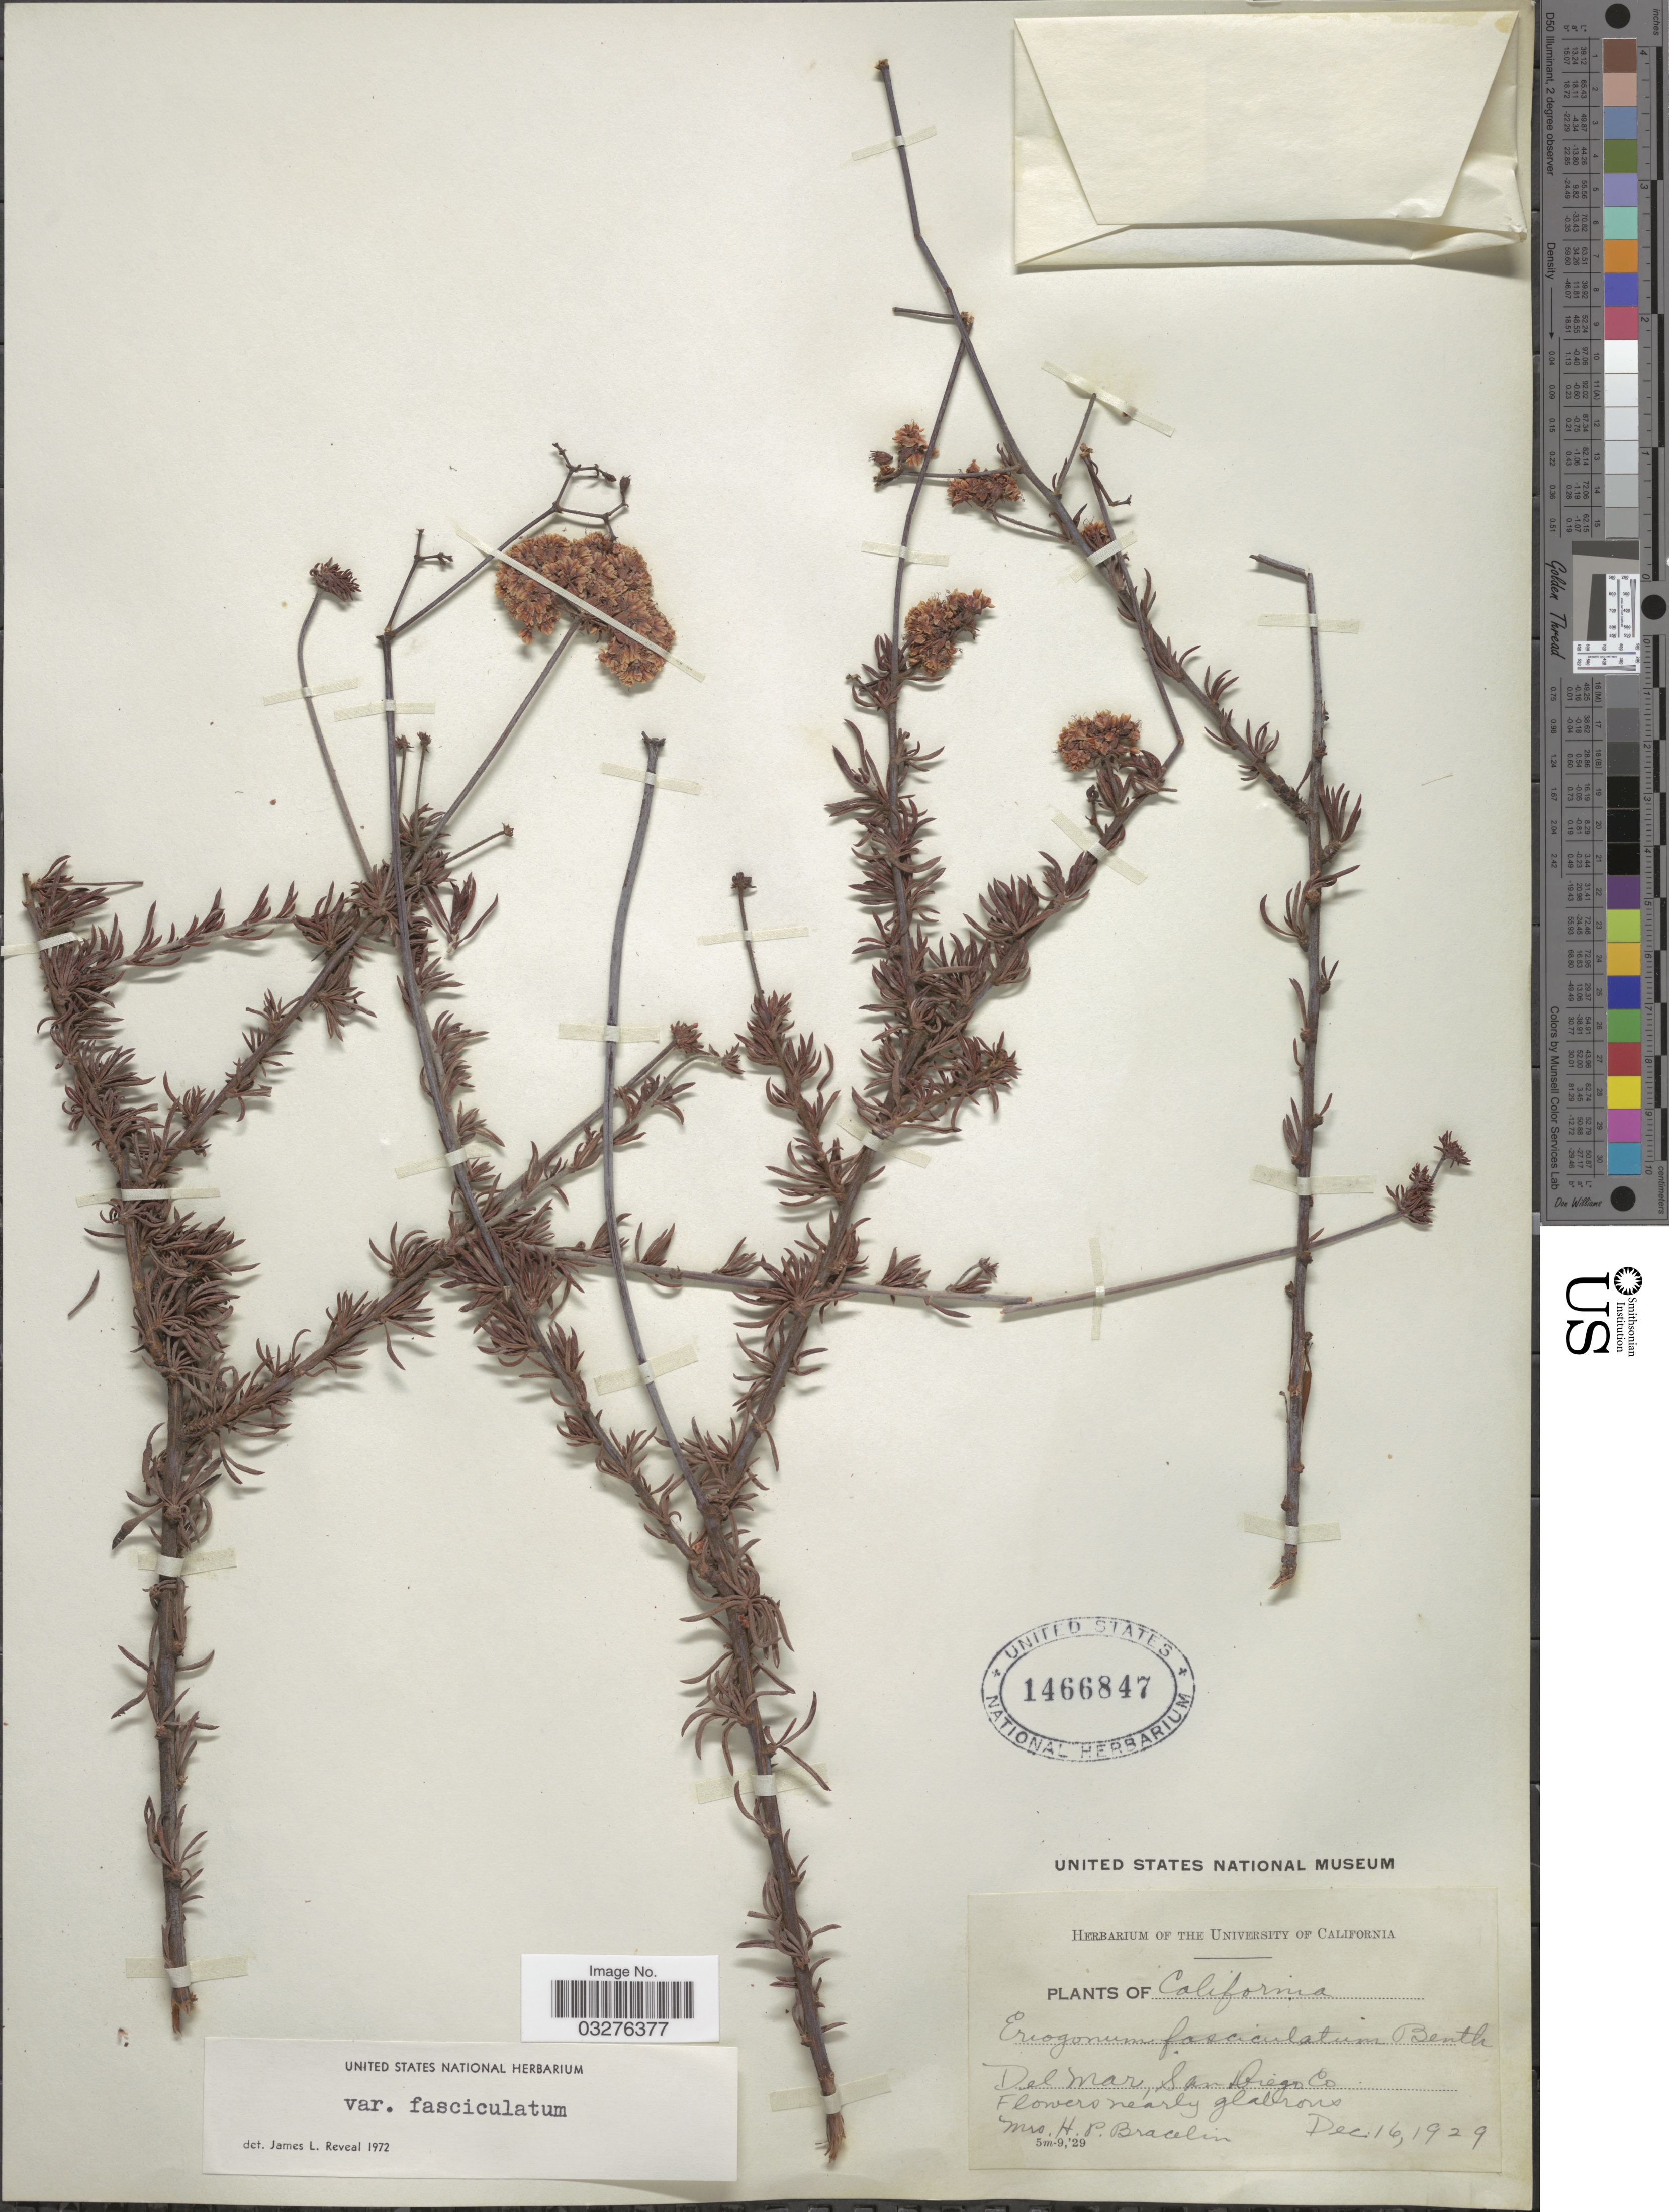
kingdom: Plantae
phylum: Tracheophyta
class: Magnoliopsida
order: Caryophyllales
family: Polygonaceae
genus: Eriogonum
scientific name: Eriogonum fasciculatum var. fasciculatum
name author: Benth.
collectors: H. Bracelin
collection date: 1929-12-16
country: United States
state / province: California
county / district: San Diego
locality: Del Mar, San Diego Co.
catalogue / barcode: US 1466847